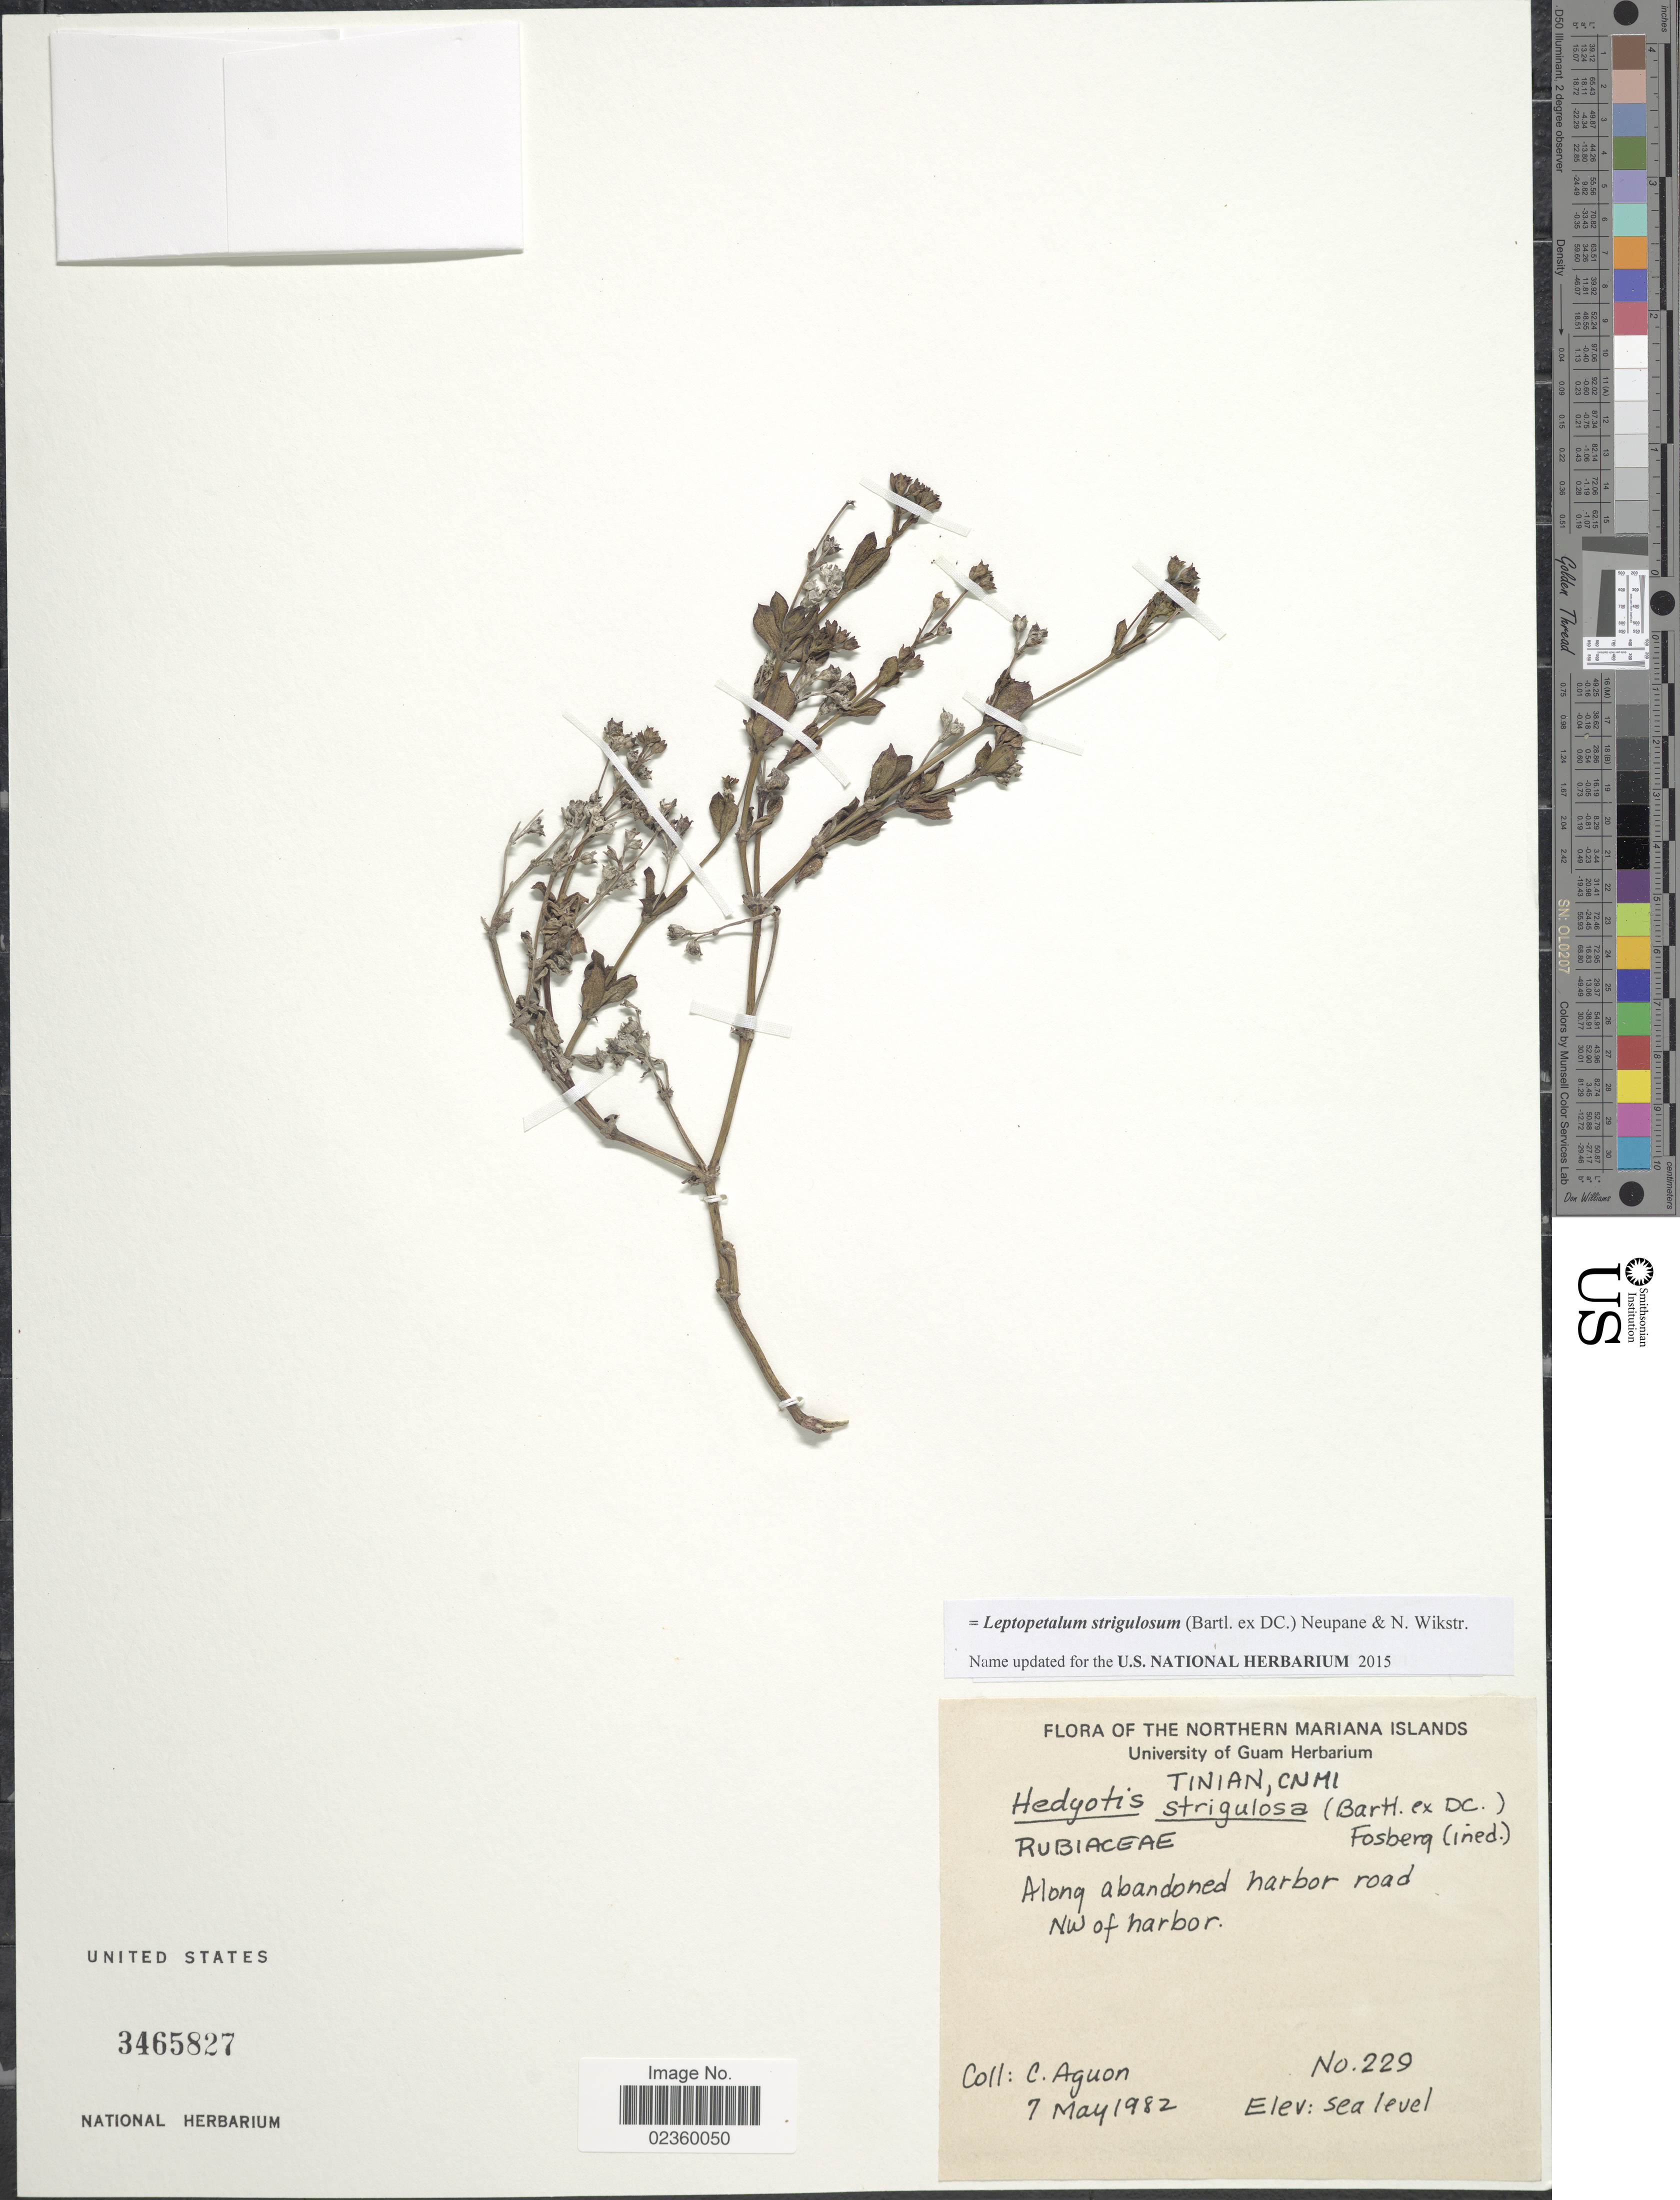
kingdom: Plantae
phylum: Tracheophyta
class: Magnoliopsida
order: Gentianales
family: Rubiaceae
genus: Leptopetalum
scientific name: Leptopetalum strigulosum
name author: (Bartl. ex DC.) Neupane & N. Wikstr.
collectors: C. Aguon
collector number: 229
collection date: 1982-05-07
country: Northern Mariana Islands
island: Tinian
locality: Tinian, CNMI. Along abondoned harbor road W of harbor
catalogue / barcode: US 3465827